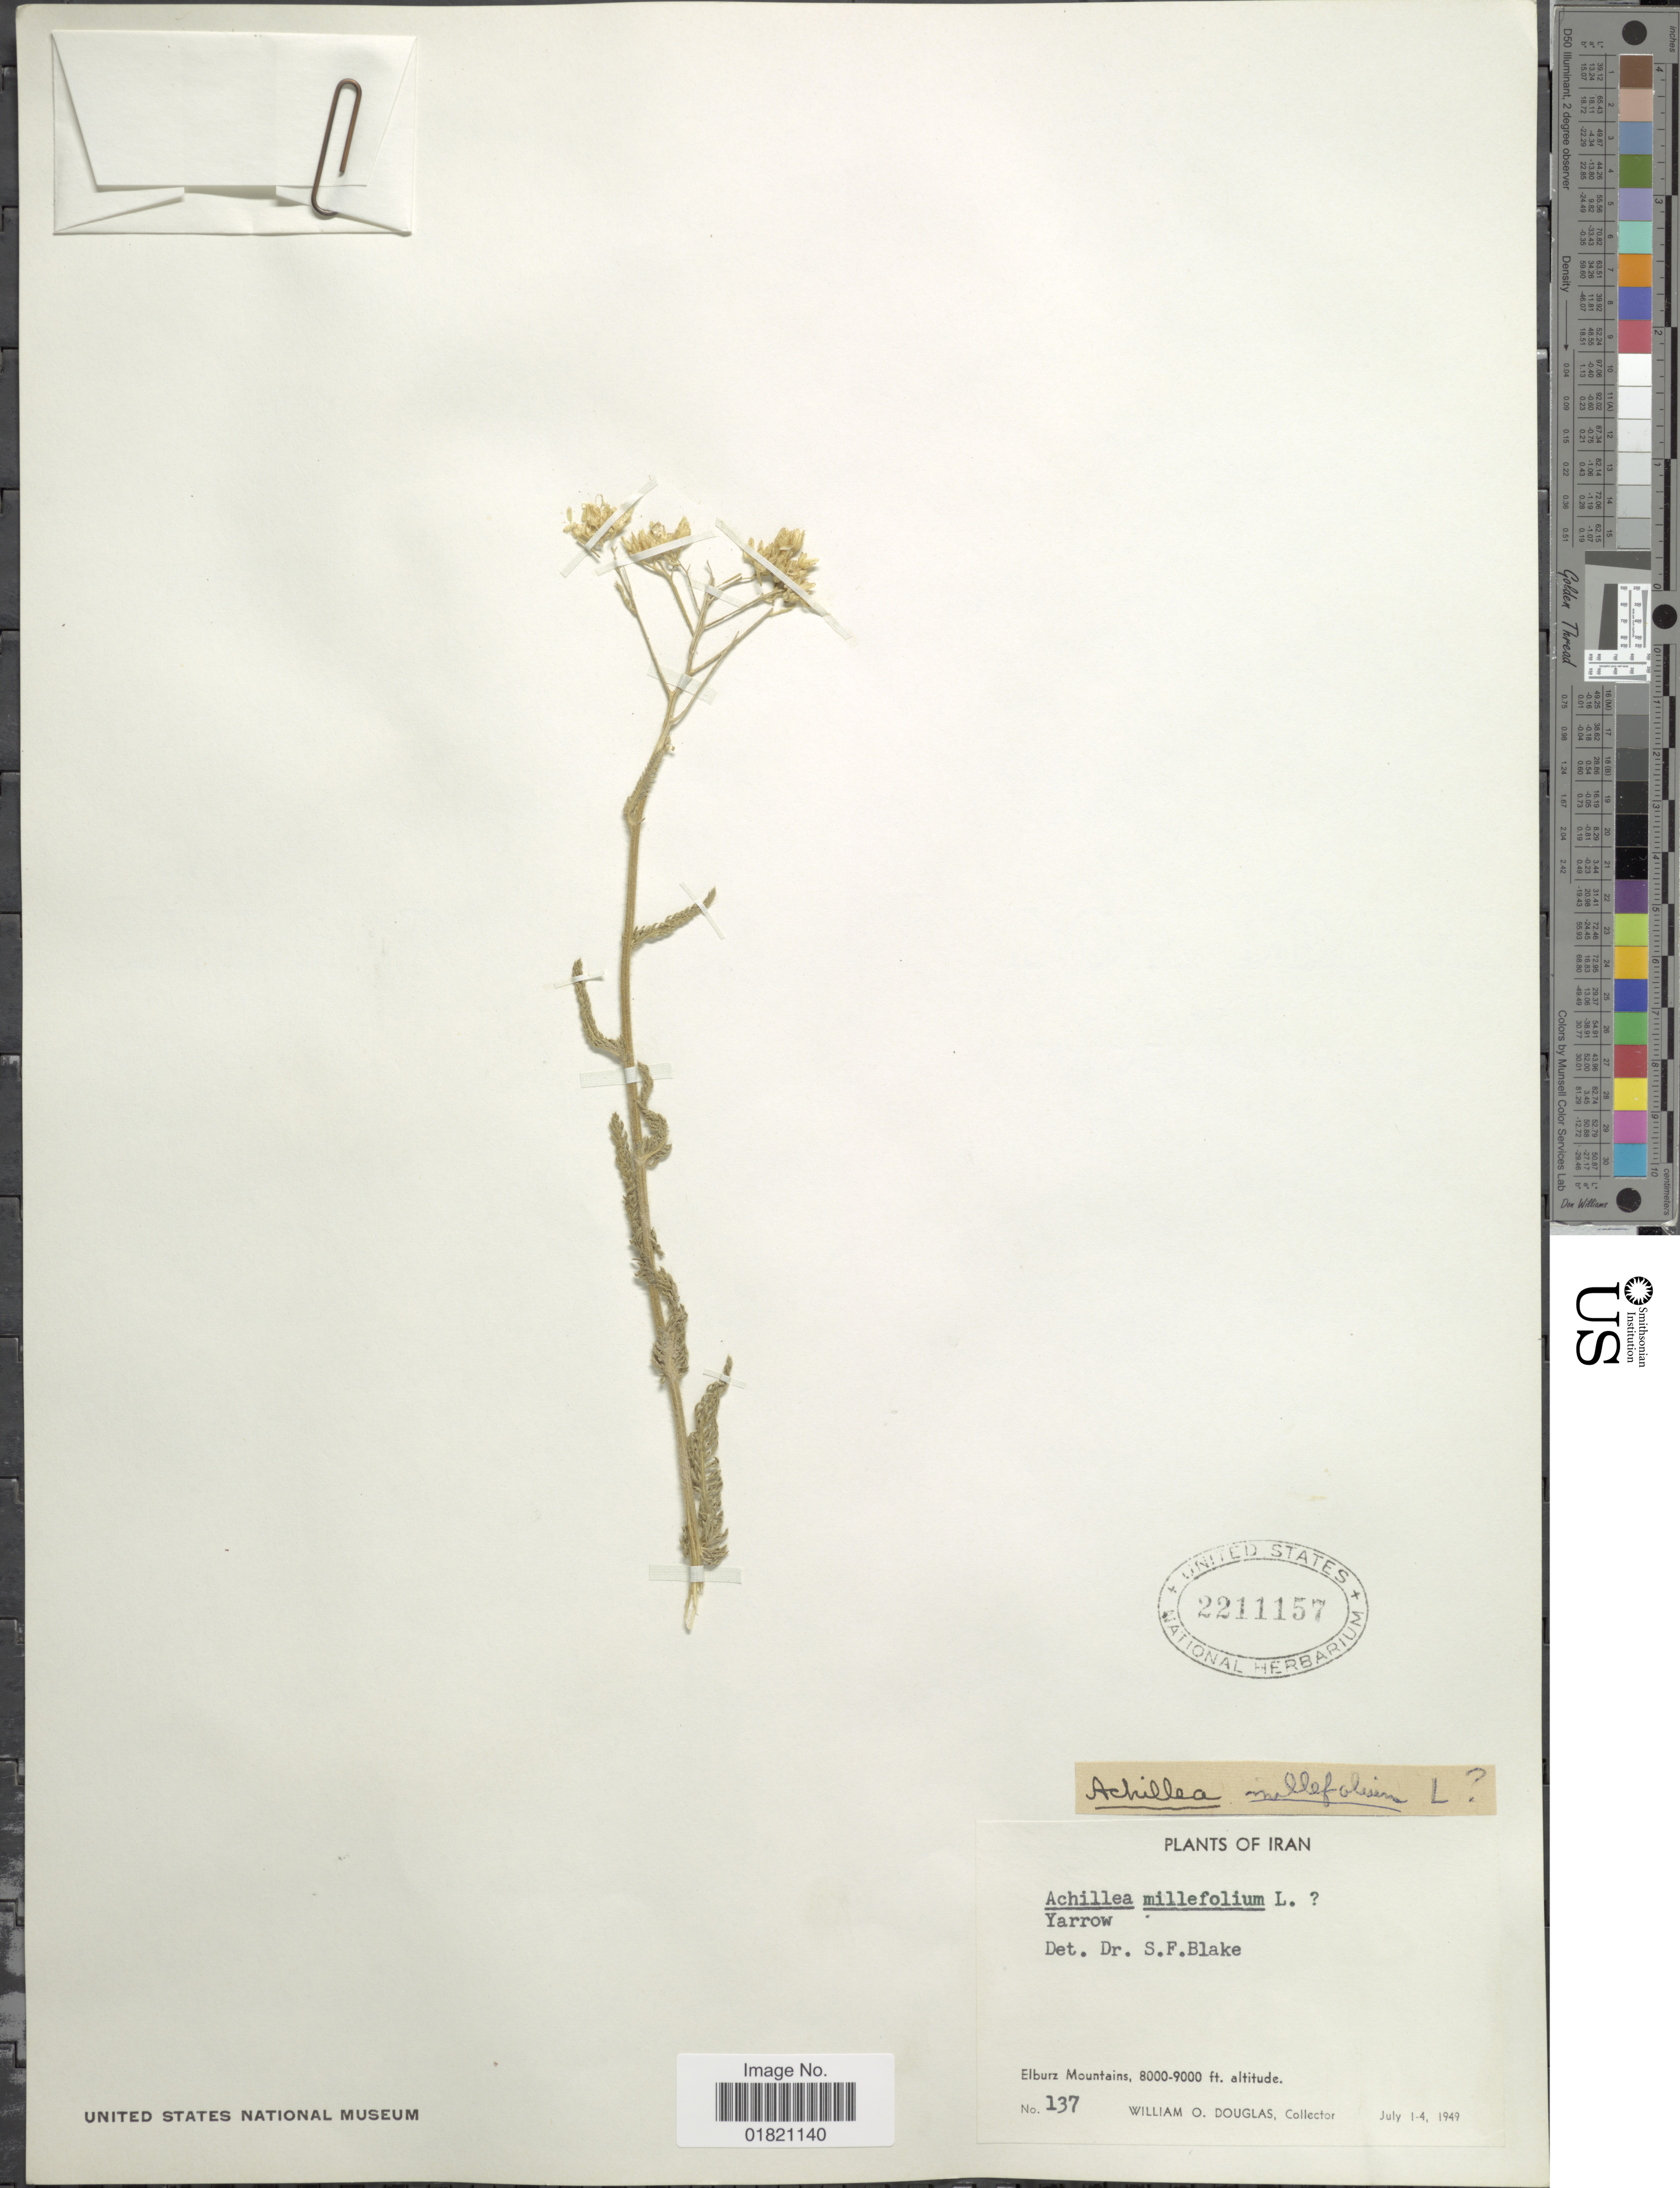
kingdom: Plantae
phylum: Tracheophyta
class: Magnoliopsida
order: Asterales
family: Asteraceae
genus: Achillea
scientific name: Achillea millefolium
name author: L.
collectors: W. Douglas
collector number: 137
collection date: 1949-07-01/1949-07-04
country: Iran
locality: Elburz Mountains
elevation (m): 2438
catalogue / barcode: US 2211157